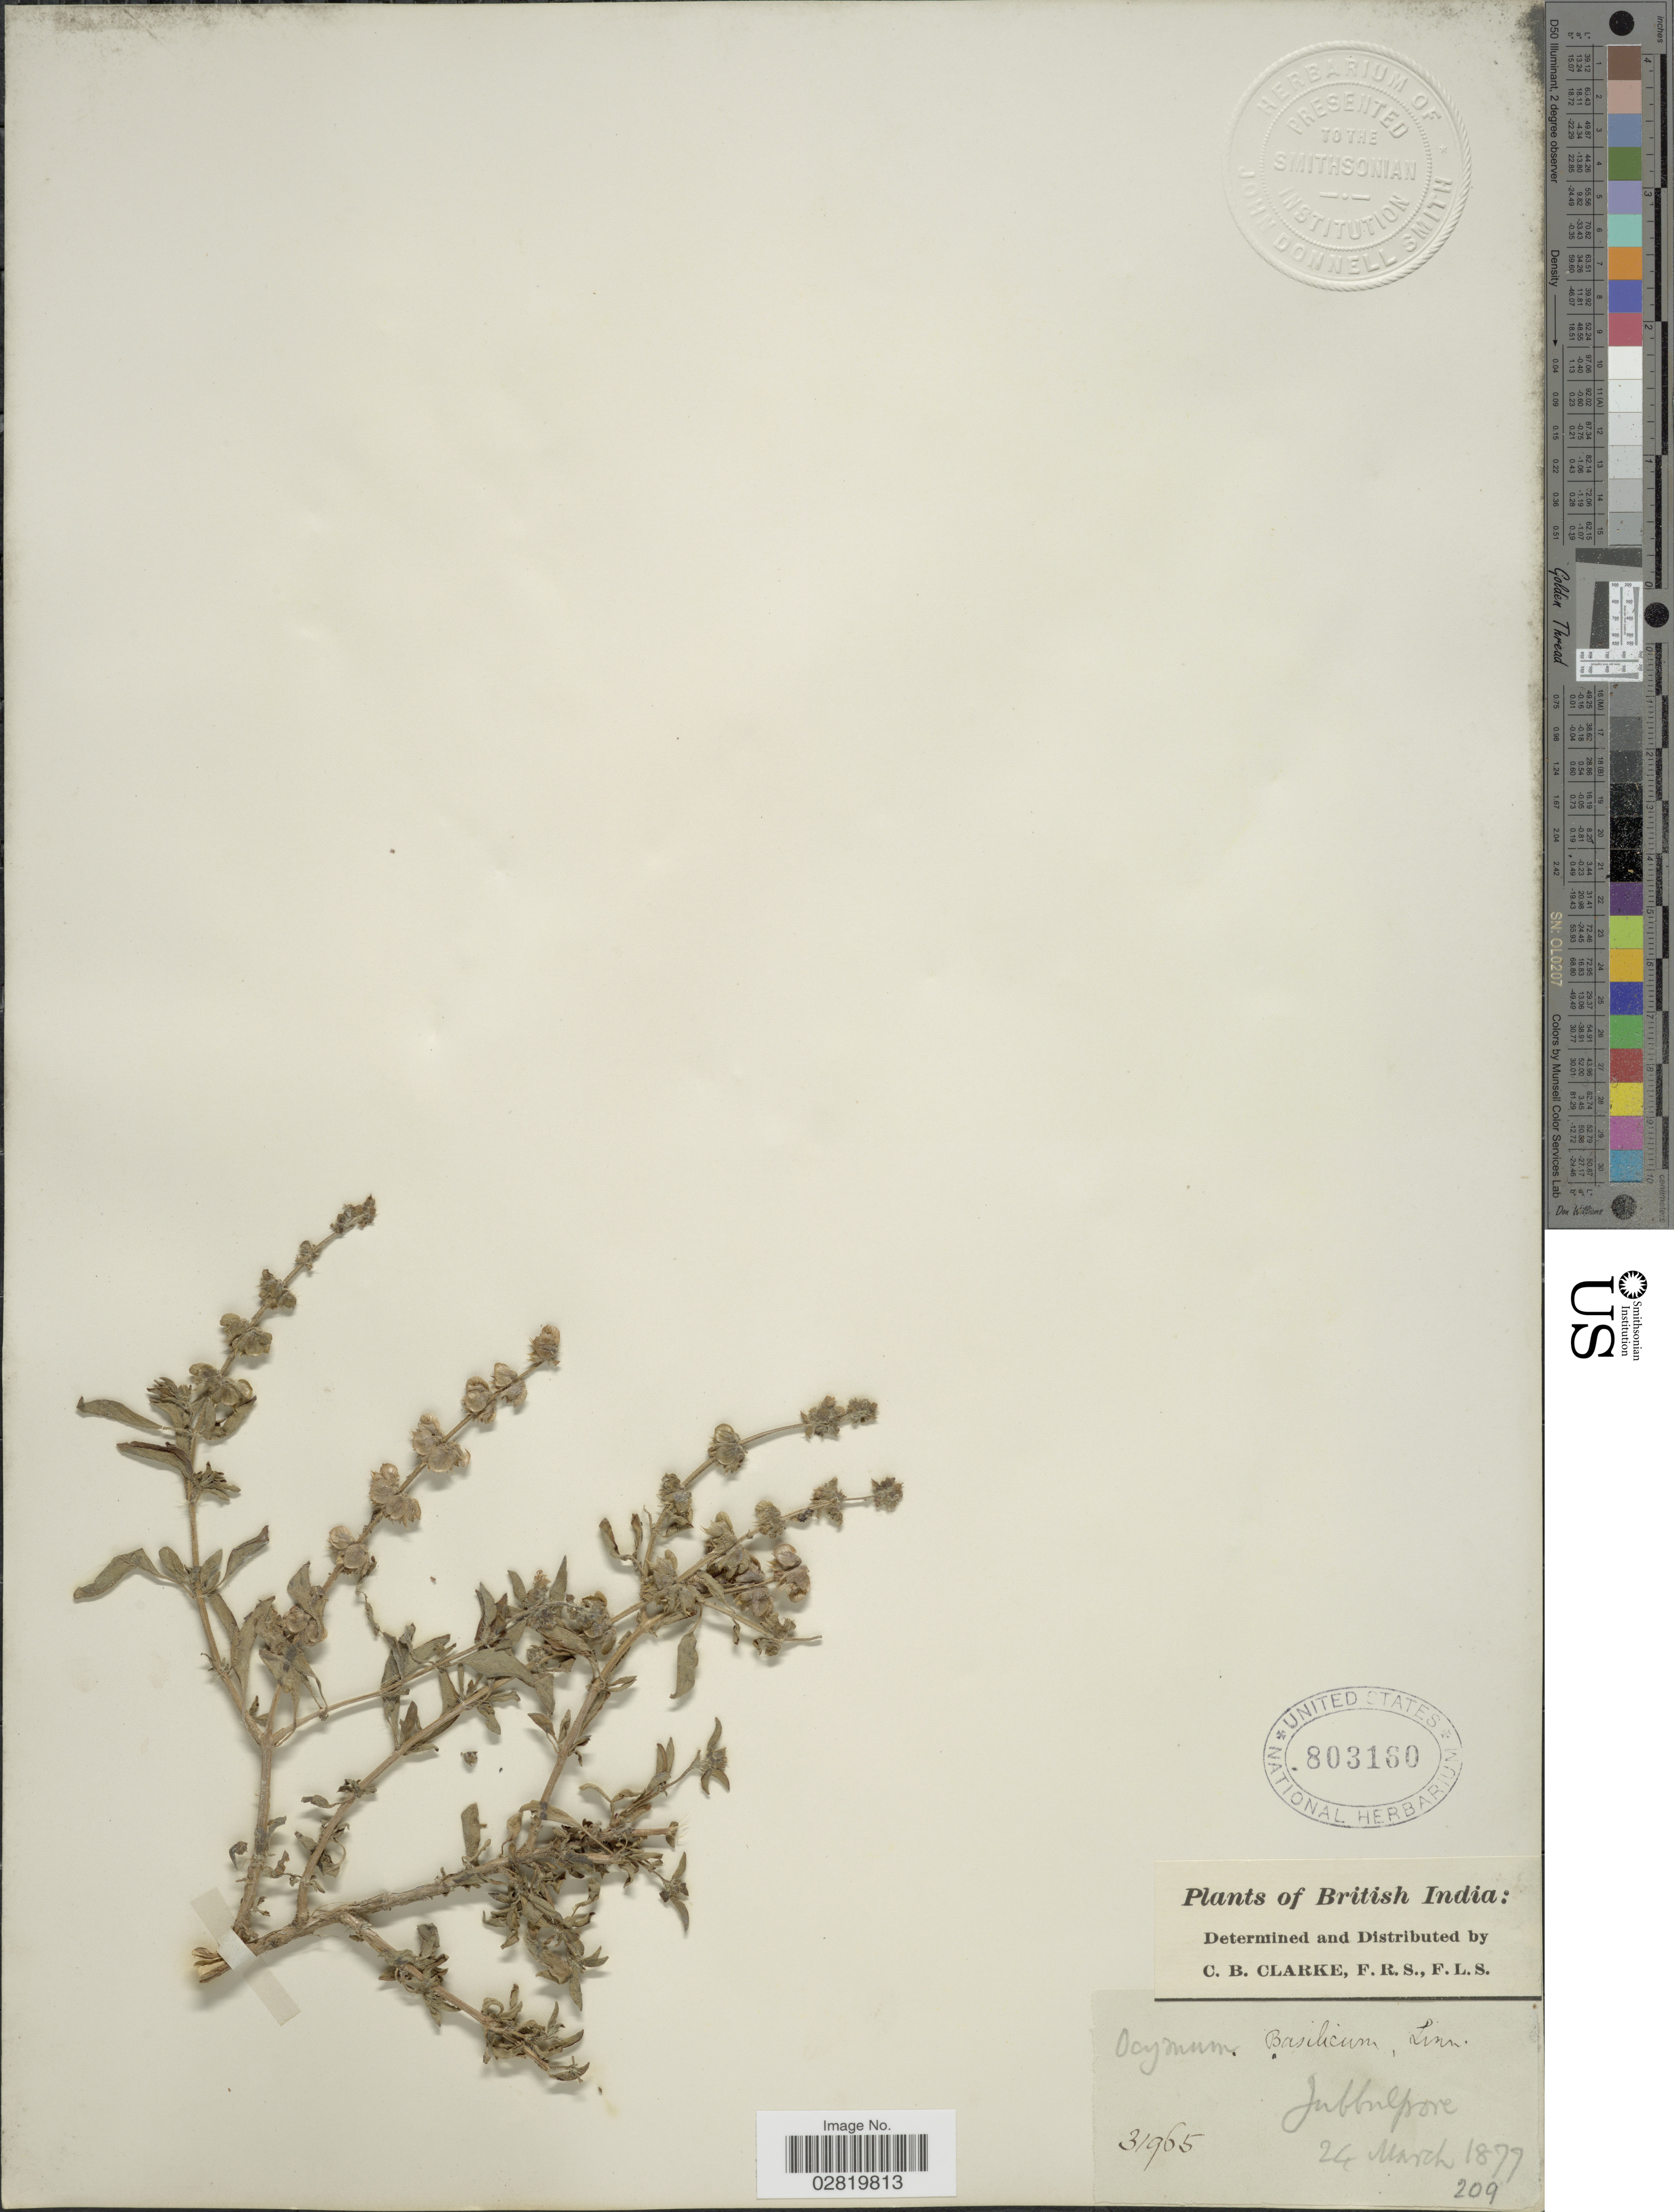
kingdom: Plantae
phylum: Tracheophyta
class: Magnoliopsida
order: Lamiales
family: Lamiaceae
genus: Ocimum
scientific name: Ocimum basilicum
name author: L.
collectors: C. B. Clarke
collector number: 31965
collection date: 1877-03-24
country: India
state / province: Madhya Pradesh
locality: British India, Jubbulpore.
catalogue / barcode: US 803160